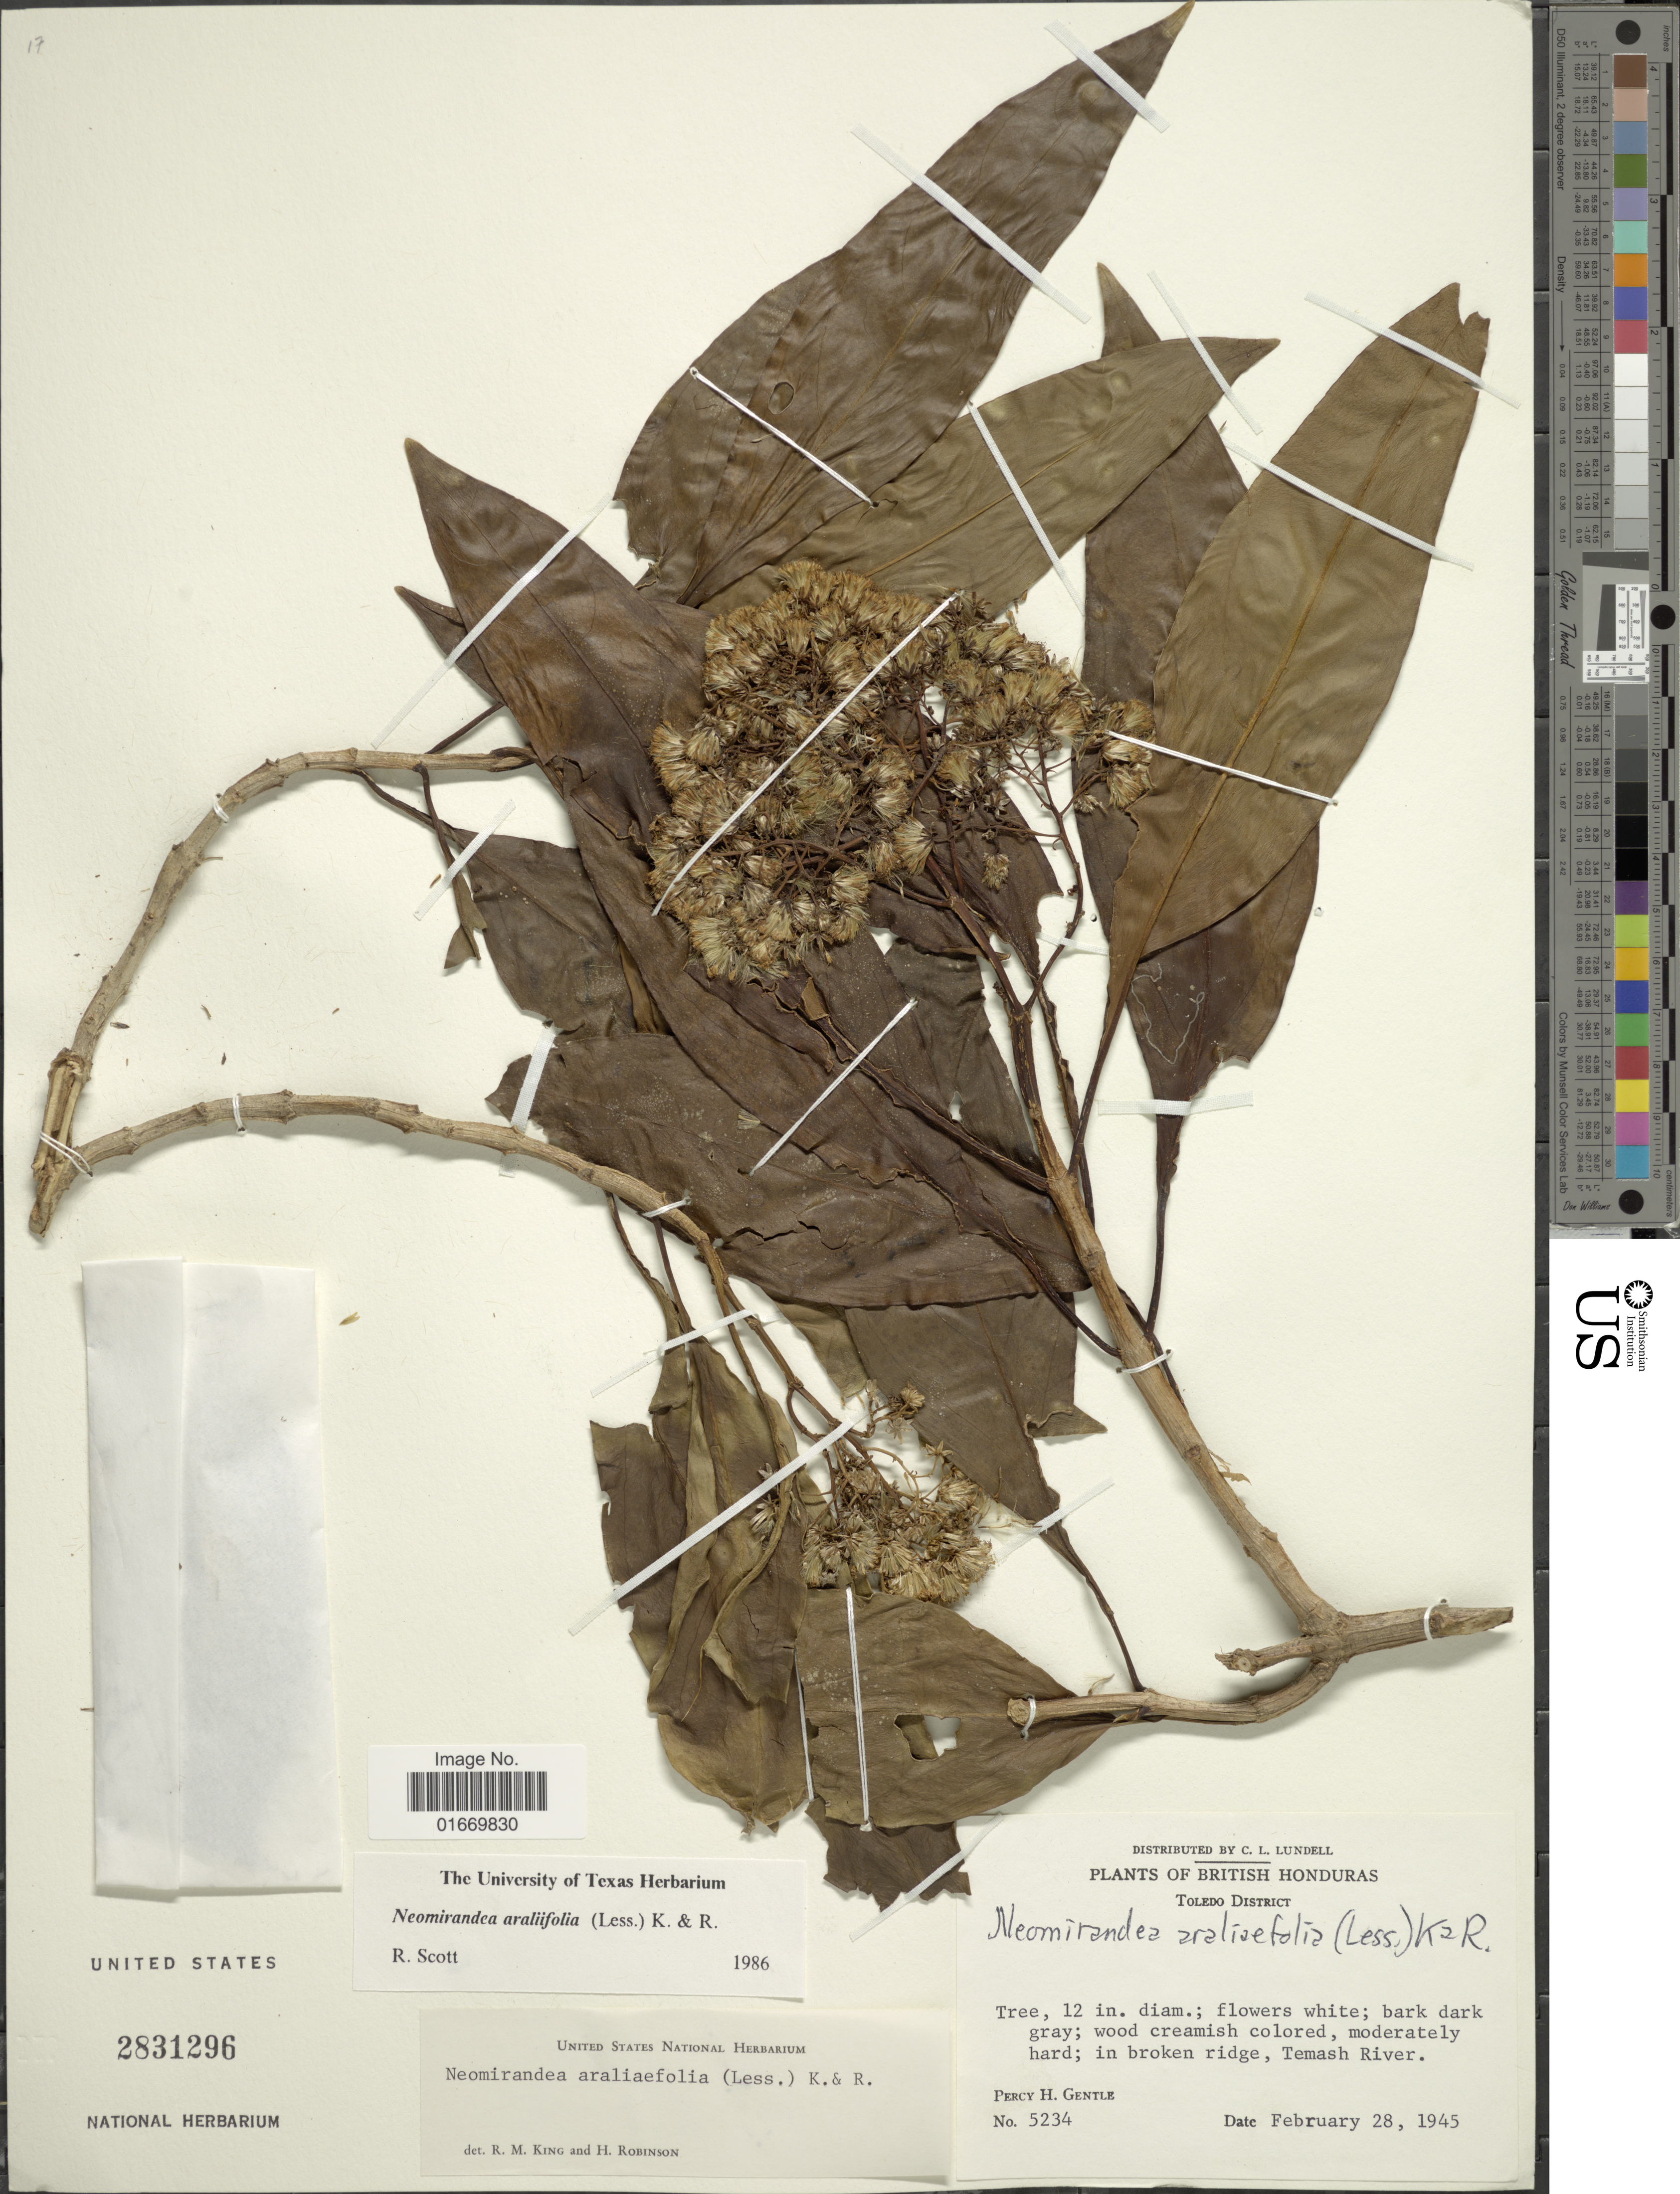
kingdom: Plantae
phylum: Tracheophyta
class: Magnoliopsida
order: Asterales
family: Asteraceae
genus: Neomirandea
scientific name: Neomirandea araliaefolia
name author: (Less.) R.M. King & H. Rob.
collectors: P. H. Gentle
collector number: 5234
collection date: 1945-02-28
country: Belize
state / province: Toledo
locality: British Honduras, Temash River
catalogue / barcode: US 2831296